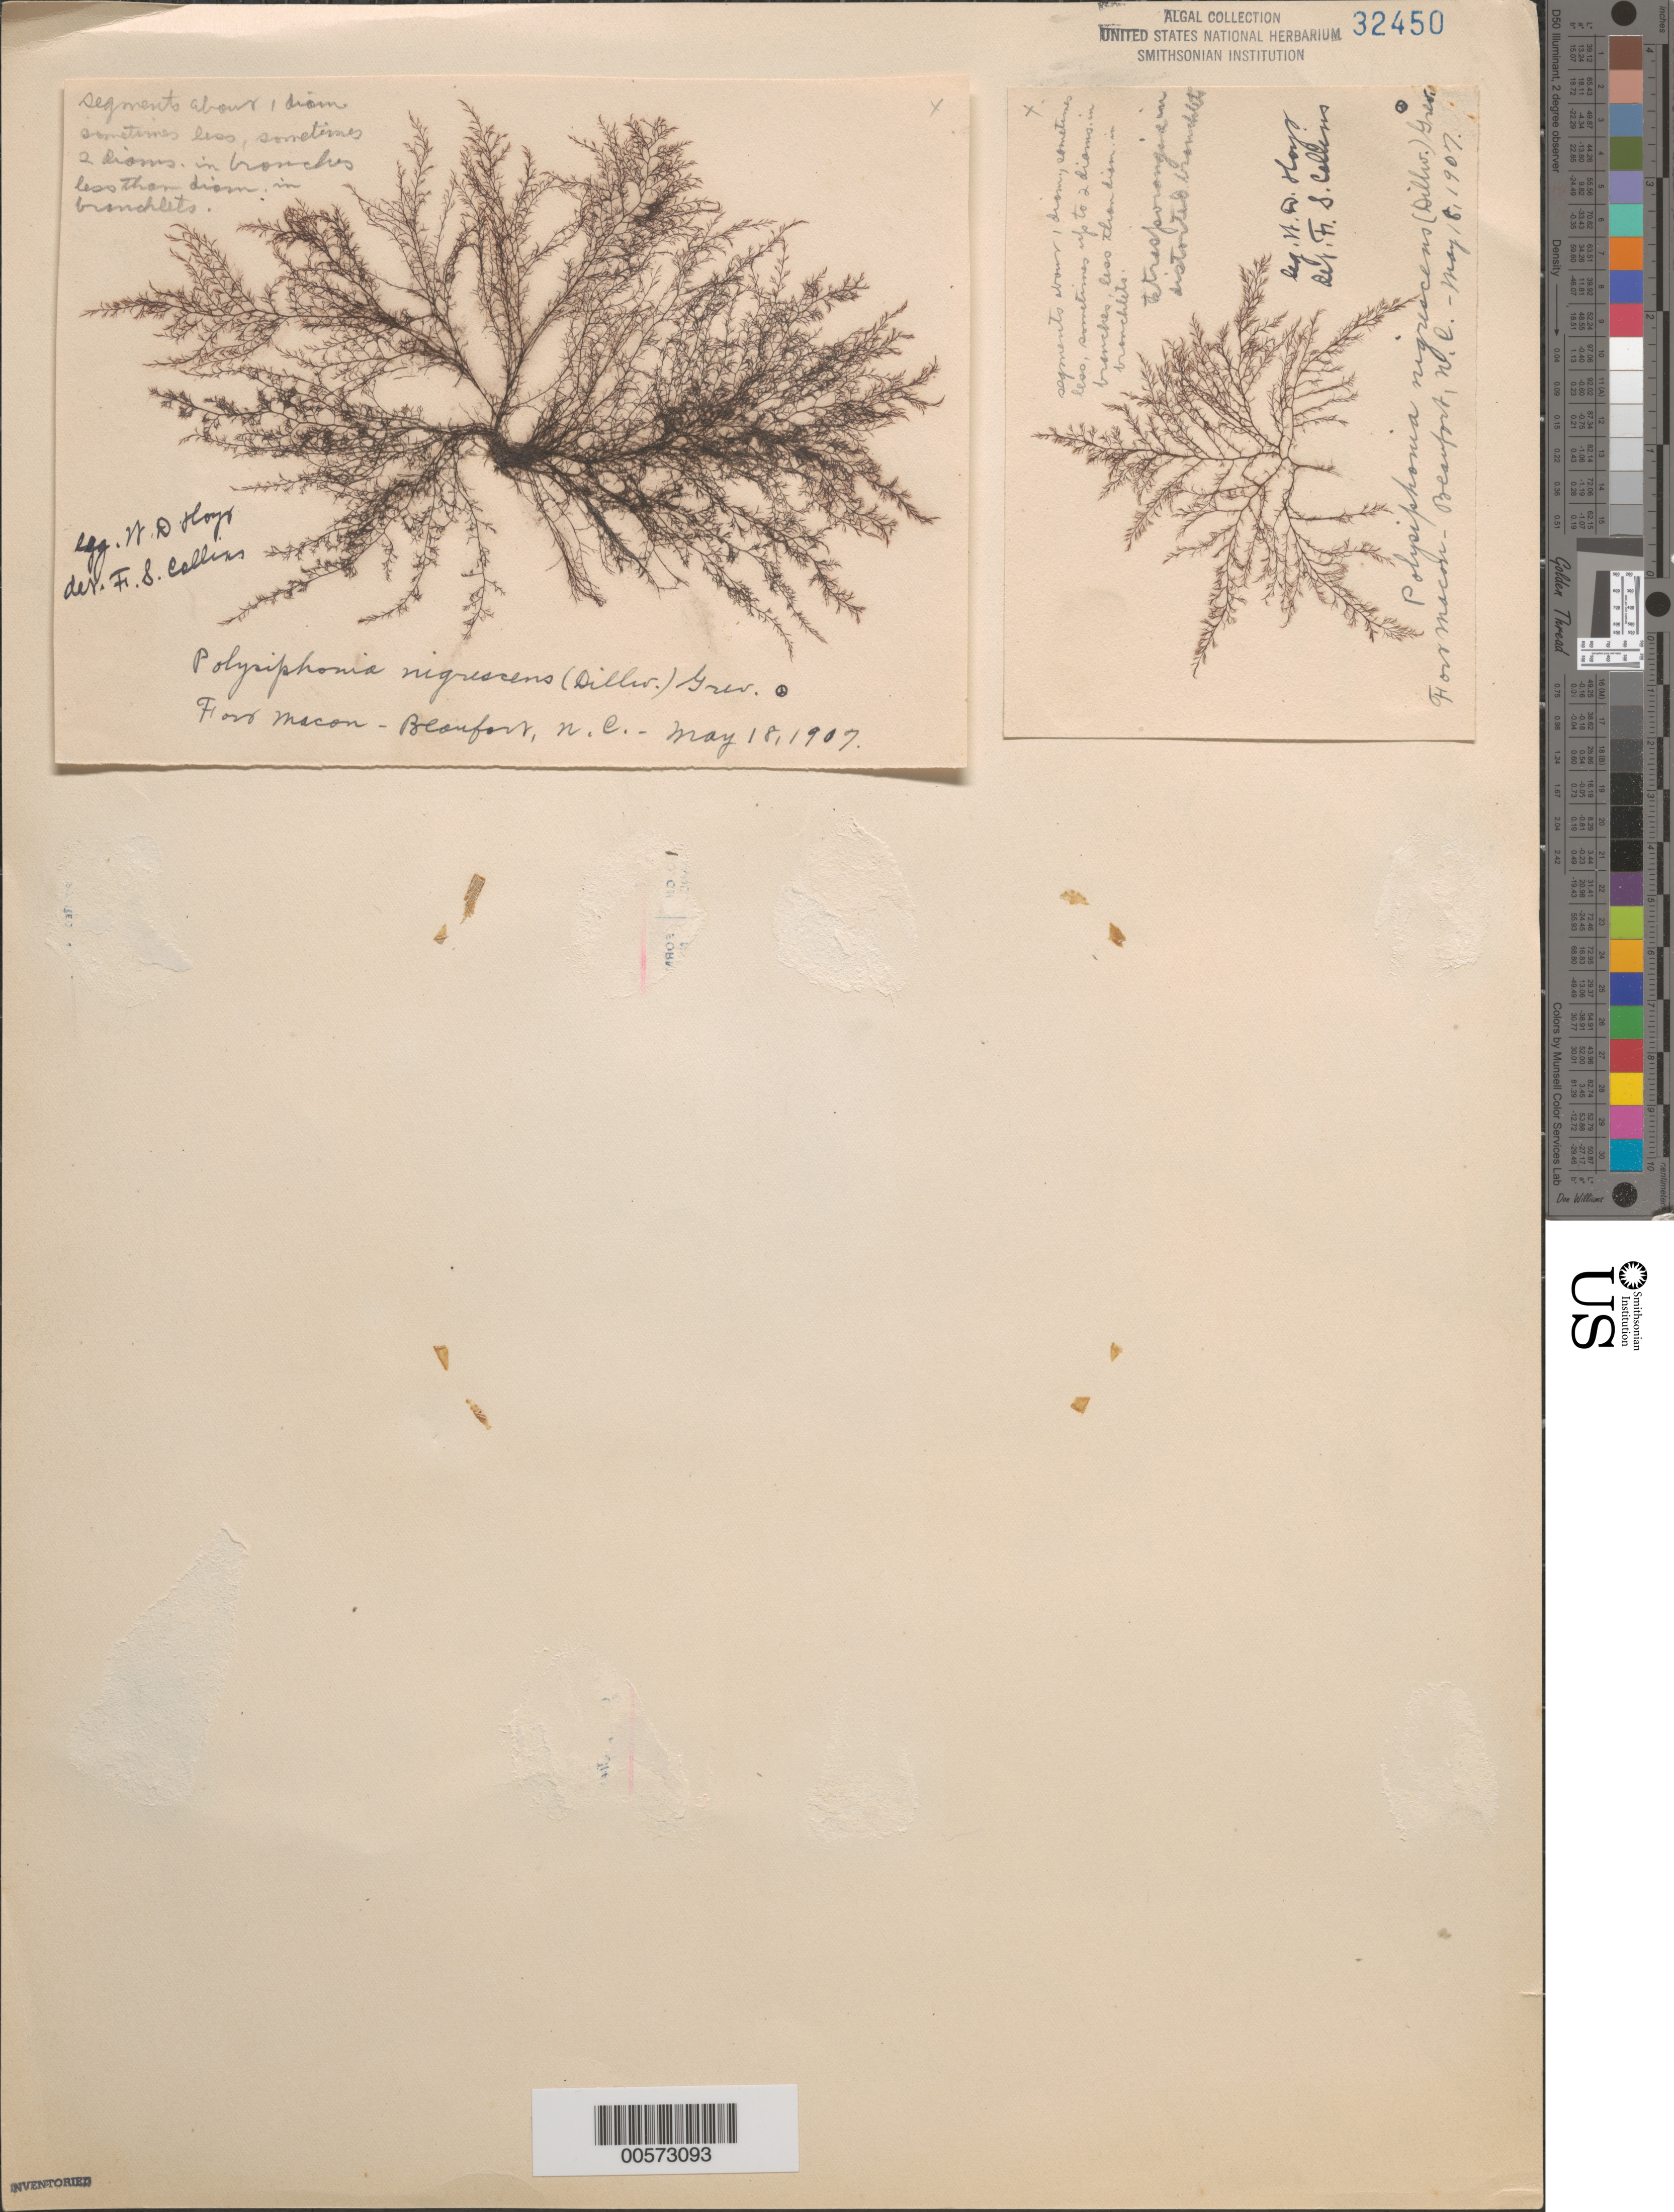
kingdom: Plantae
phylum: Rhodophyta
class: Florideophyceae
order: Ceramiales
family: Rhodomelaceae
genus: Vertebrata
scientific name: Vertebrata fucoides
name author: (Hudson) Kuntze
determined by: Algae name updating Project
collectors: W. D. Hoyt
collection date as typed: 18 May 1907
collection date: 1907-05-18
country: United States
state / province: North Carolina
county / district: Carteret County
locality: Beaufort, Fort Macon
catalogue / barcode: US 32450